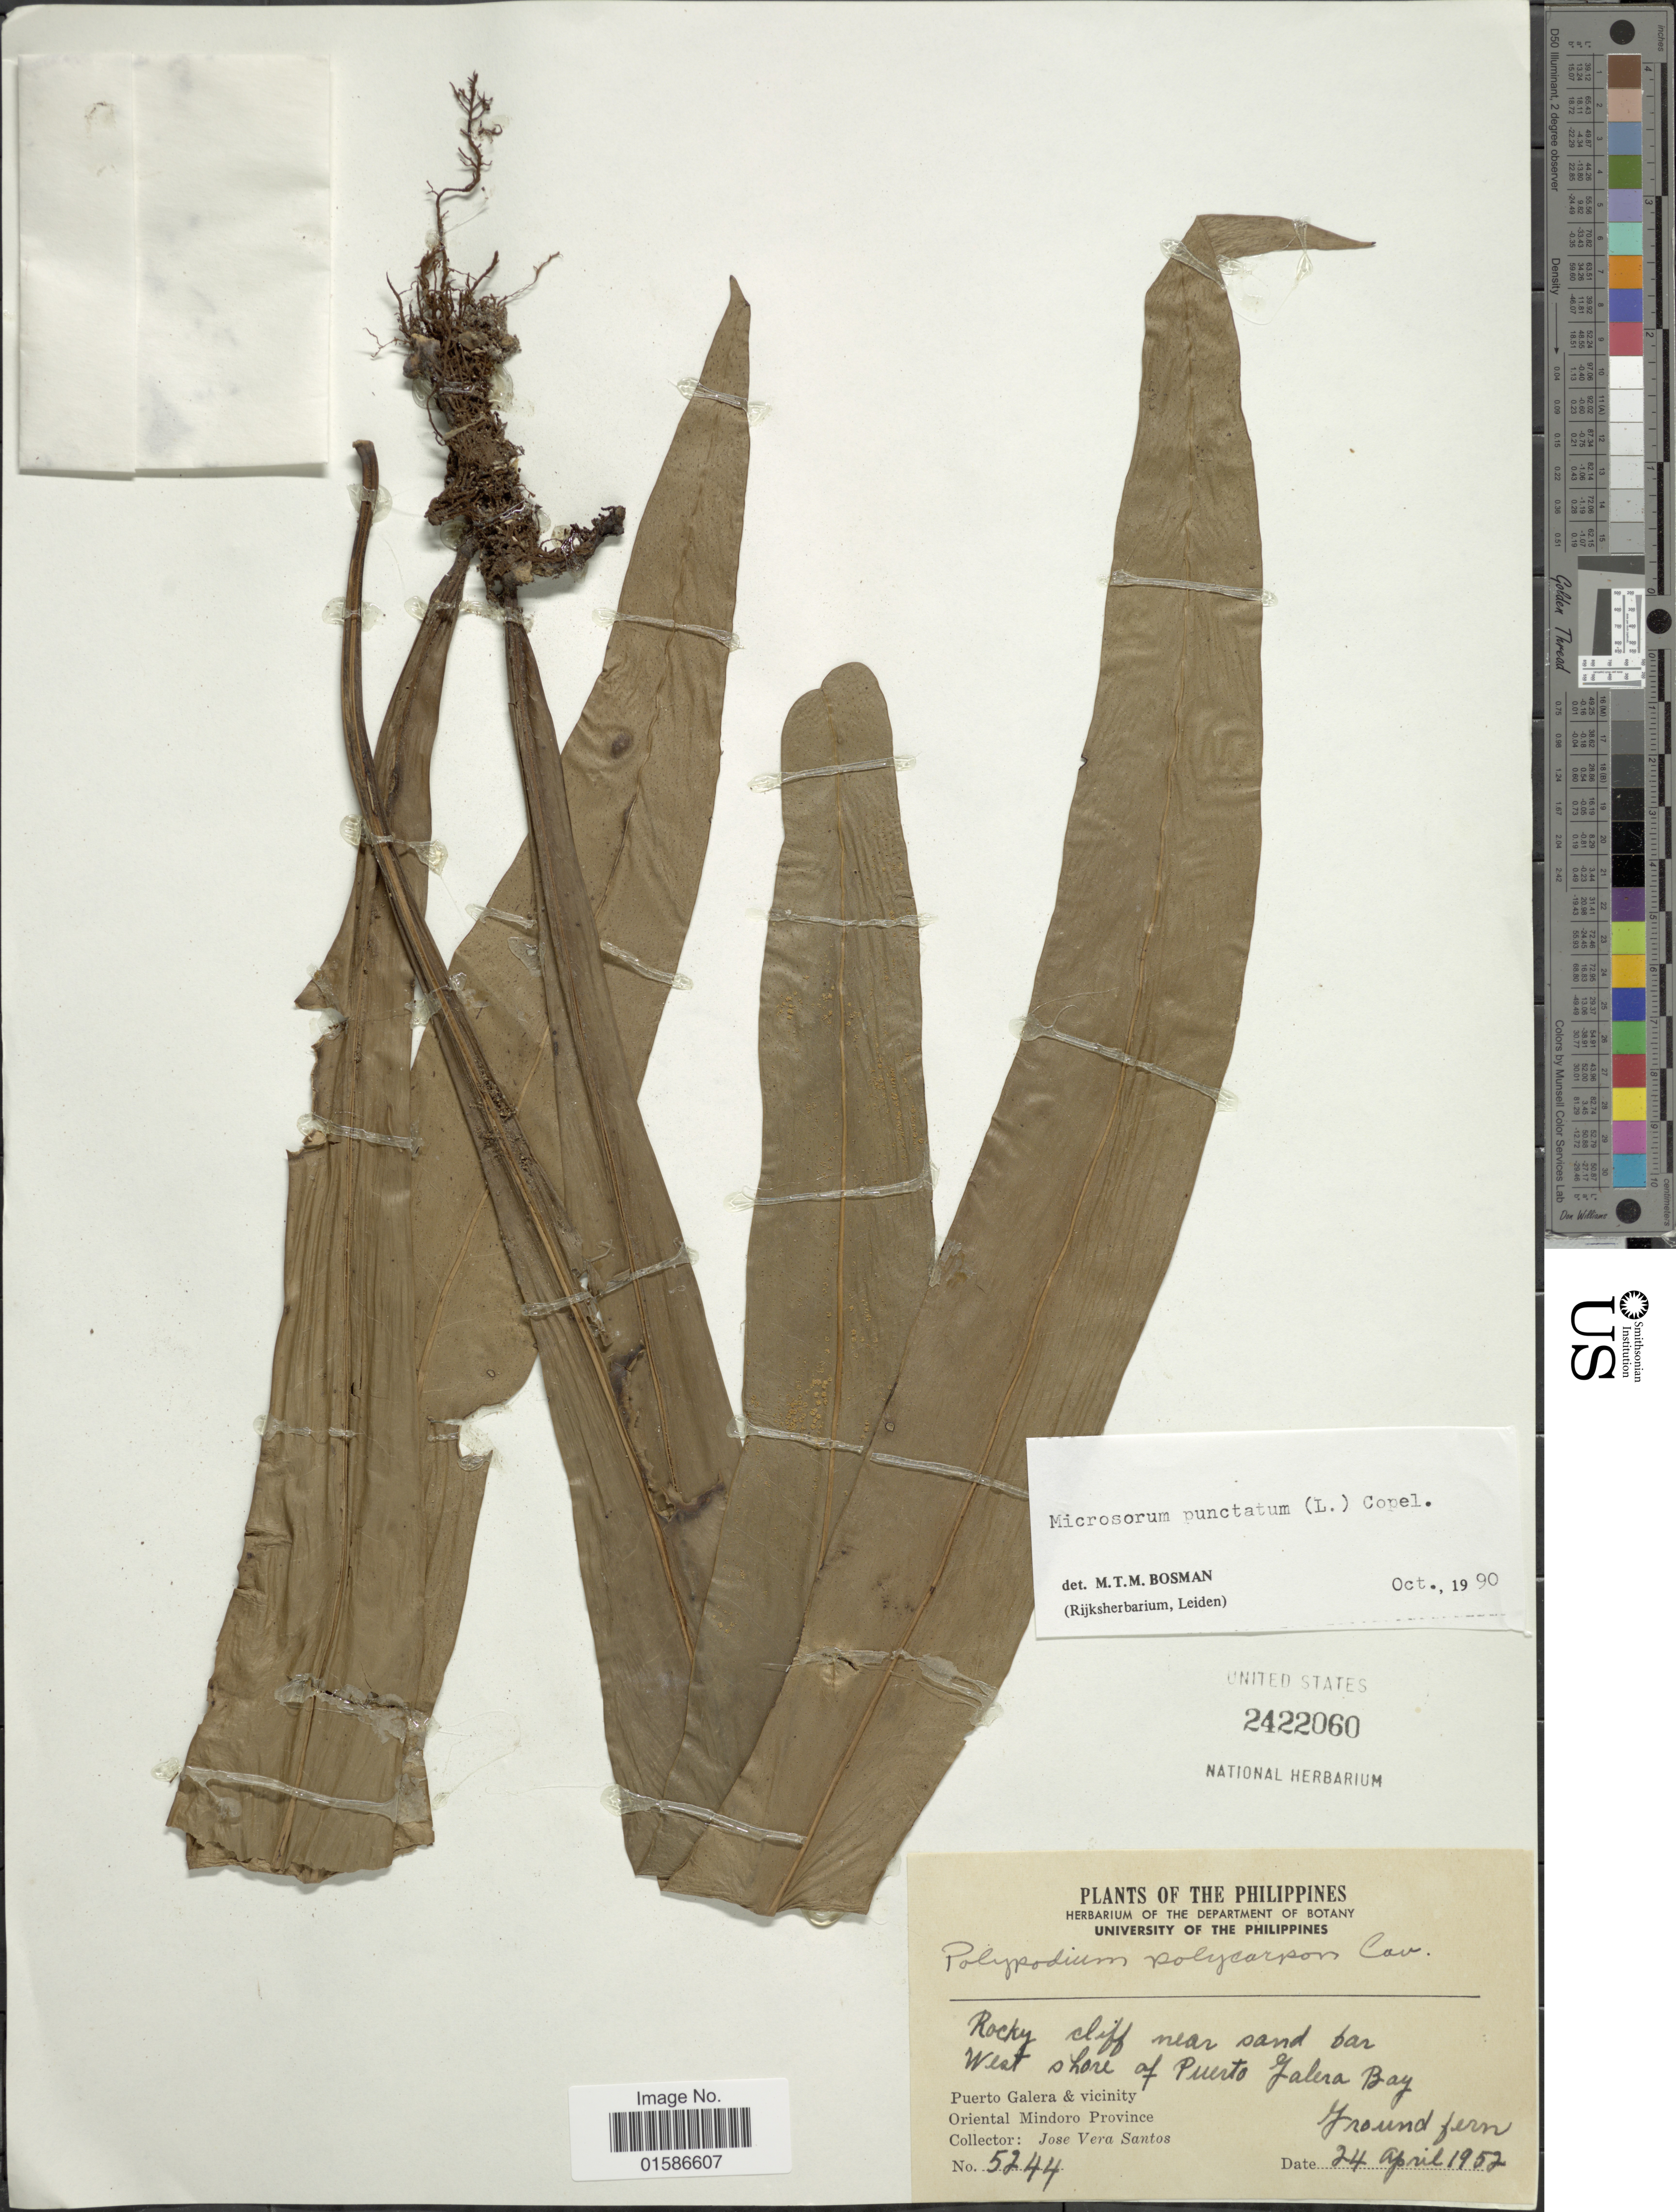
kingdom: Plantae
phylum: Tracheophyta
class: Polypodiopsida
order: Polypodiales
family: Polypodiaceae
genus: Microsorum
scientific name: Microsorum punctatum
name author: (L.) Copel.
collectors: J. V. Santos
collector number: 5244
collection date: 1952-04-24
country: Philippines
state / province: Mimaropa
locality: West shore of Puerto Galera bay, Puerto Galera & vicinity, Oriental Mindoro Province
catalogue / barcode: US 2422060